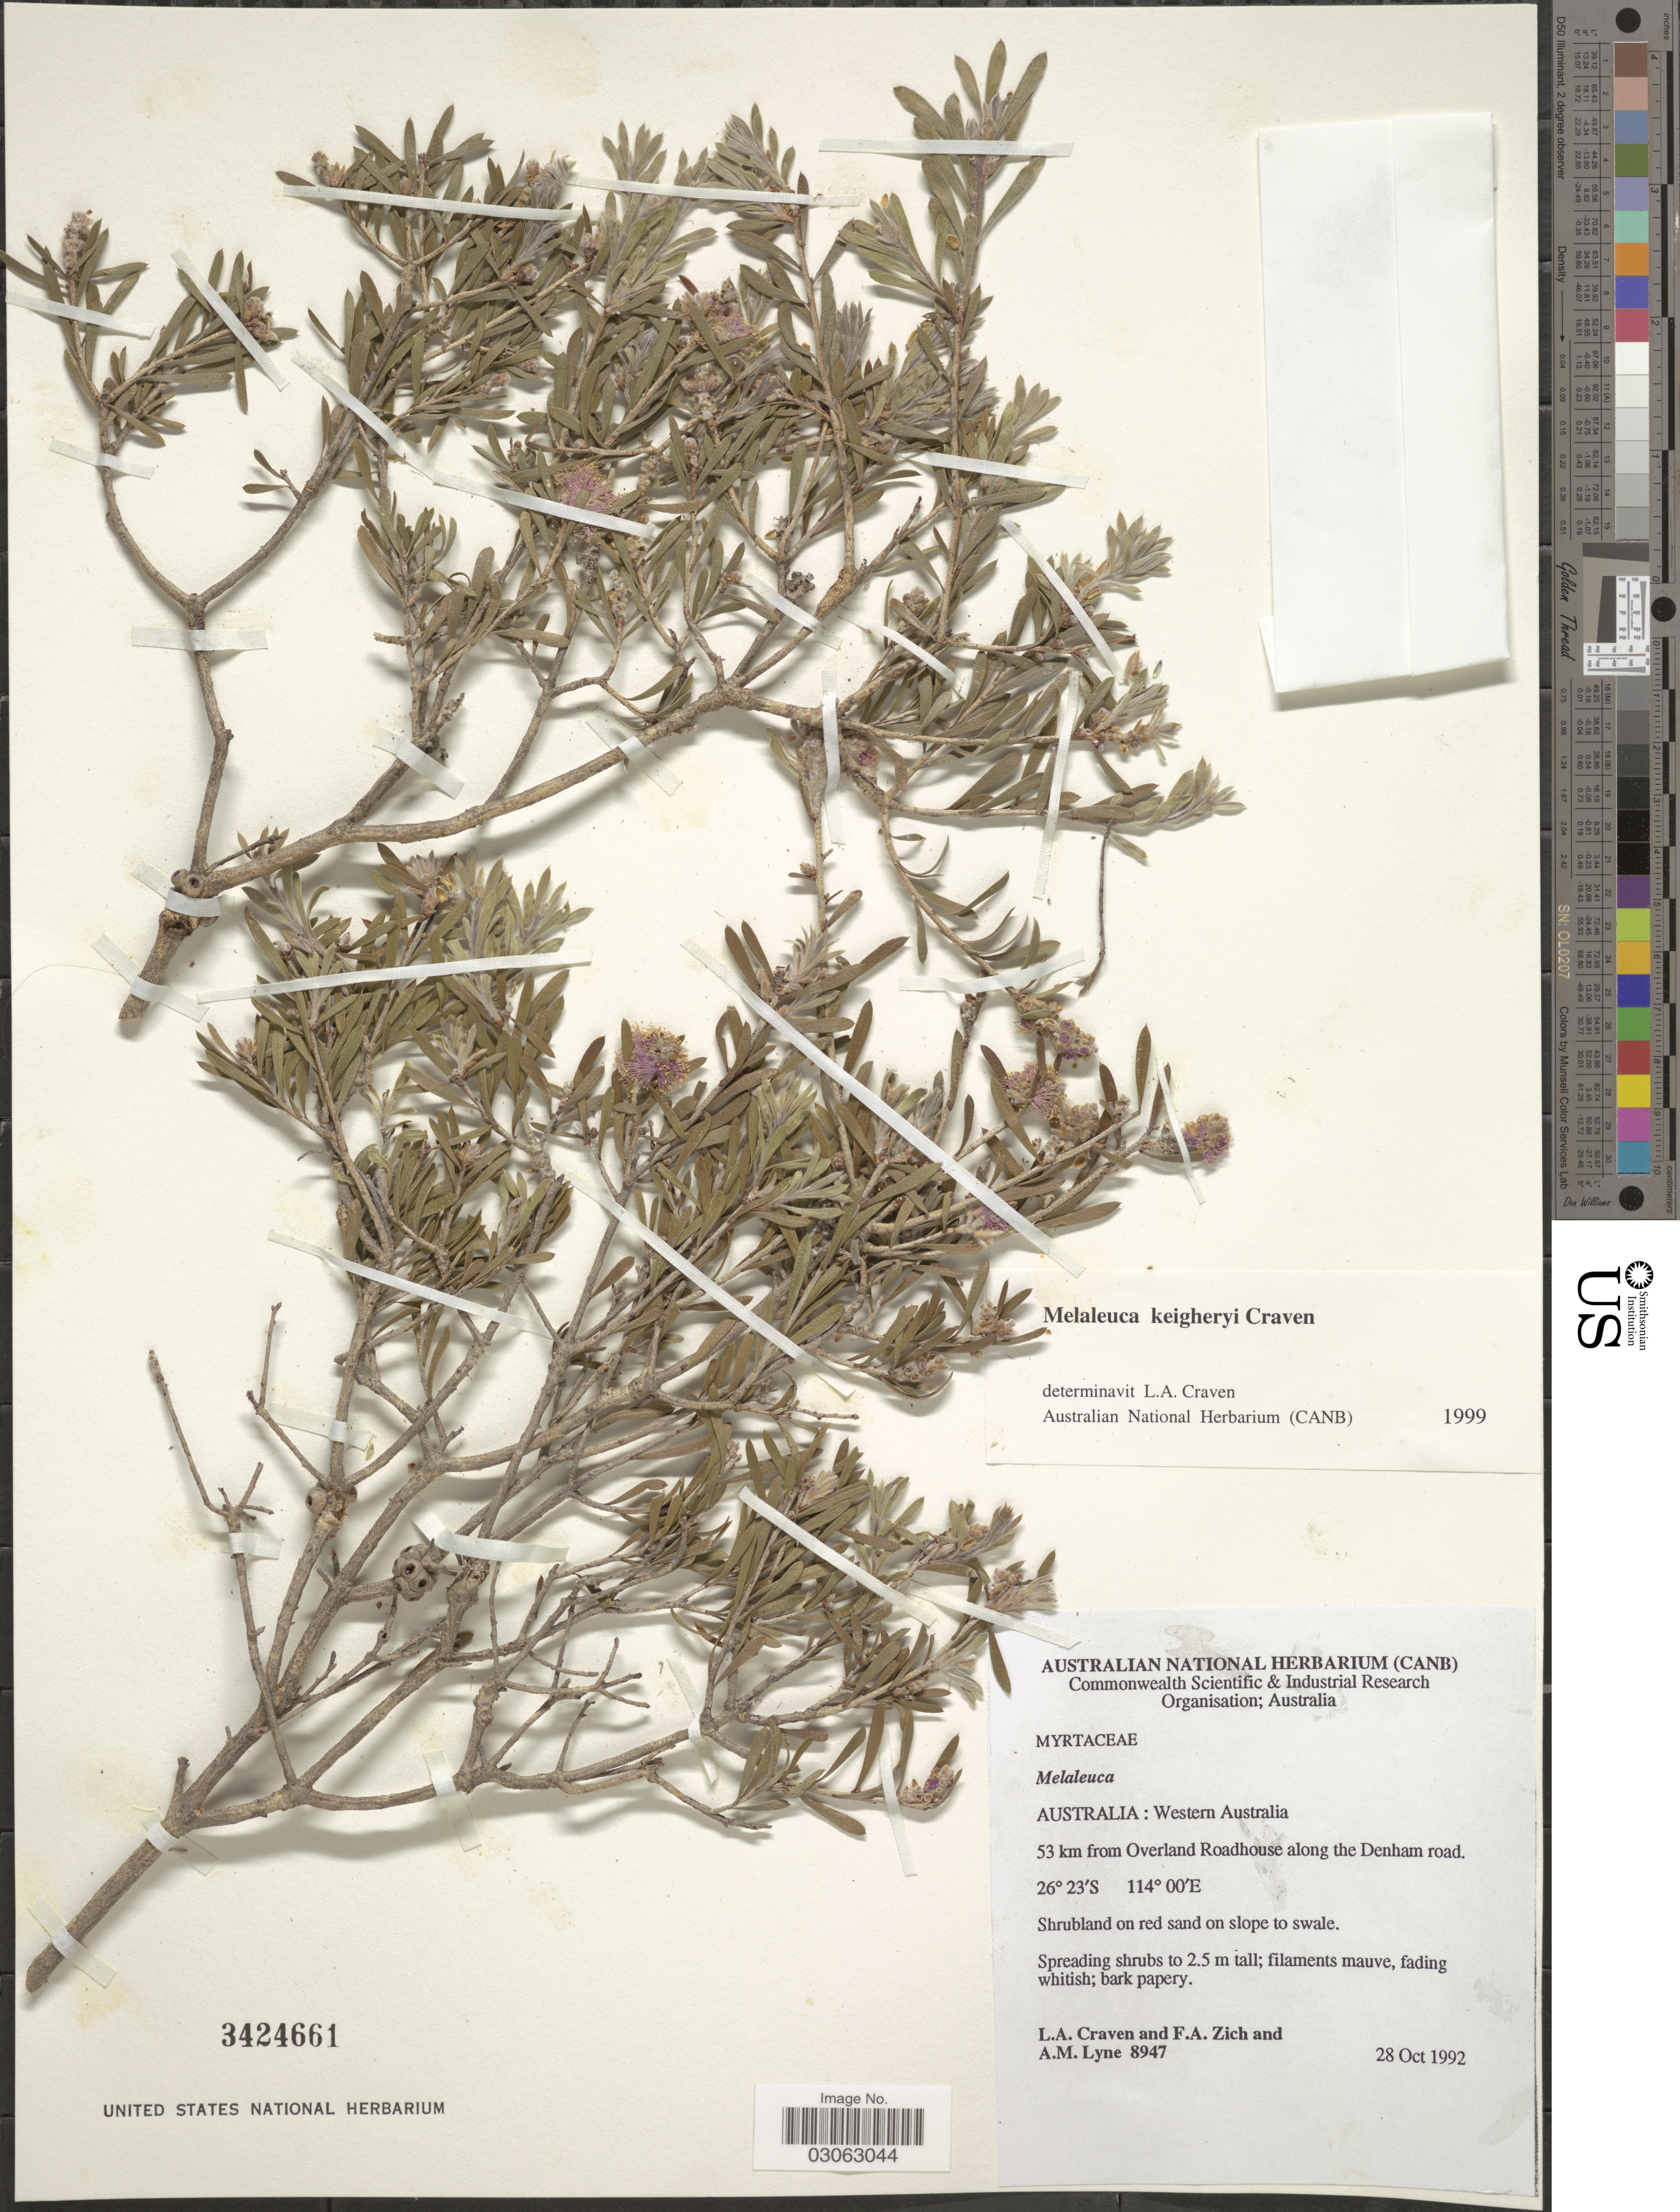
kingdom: Plantae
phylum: Tracheophyta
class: Magnoliopsida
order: Myrtales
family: Myrtaceae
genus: Melaleuca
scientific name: Melaleuca keigheryi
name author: Craven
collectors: L. A. Craven, F. Zich & A. Lyne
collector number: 8947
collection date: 1992-10-28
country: Australia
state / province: Western Australia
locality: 53 km from Overland Roadhouse along the Denham road.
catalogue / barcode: US 3424661